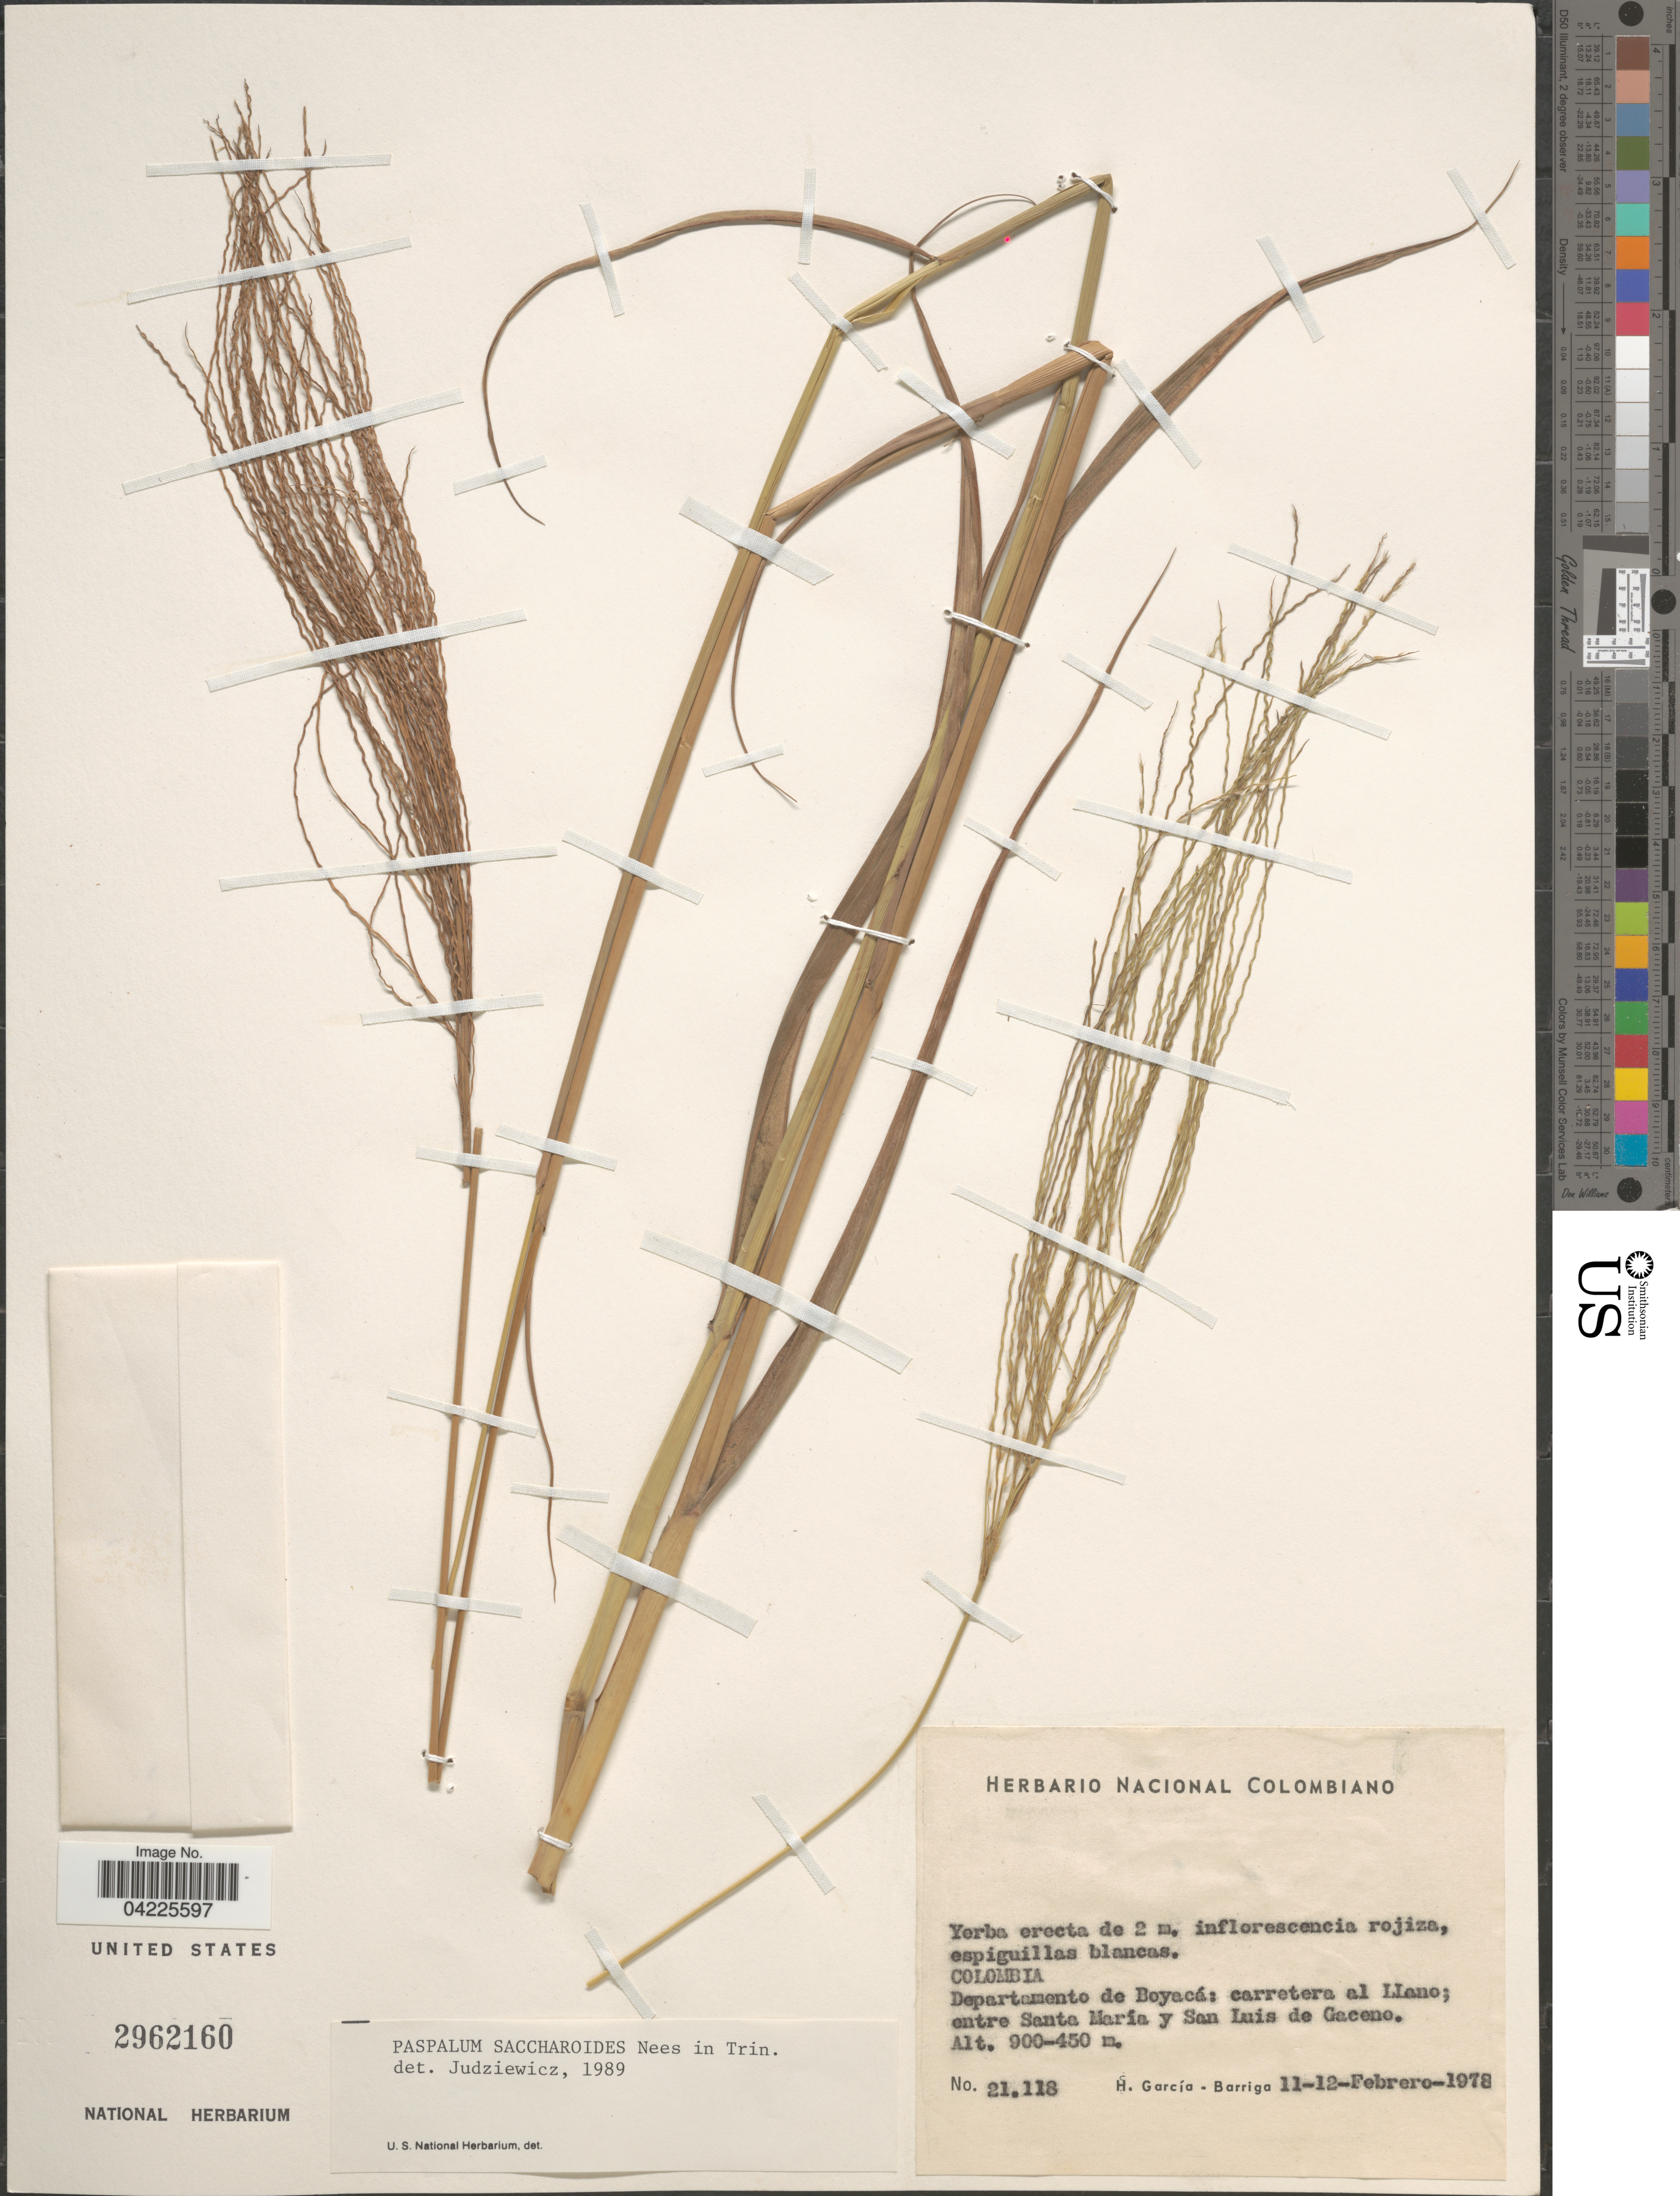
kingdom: Plantae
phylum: Tracheophyta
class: Liliopsida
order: Poales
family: Poaceae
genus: Paspalum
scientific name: Paspalum saccharoides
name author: Nees ex Trin.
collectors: H. García Barriga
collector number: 21118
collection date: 1978-02-11/1978-02-12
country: Colombia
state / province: Boyacá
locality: Departamento de Boyacá: carretera al Llano; entre Santa María y San Luis de Gaceno.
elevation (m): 450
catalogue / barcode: US 2962160